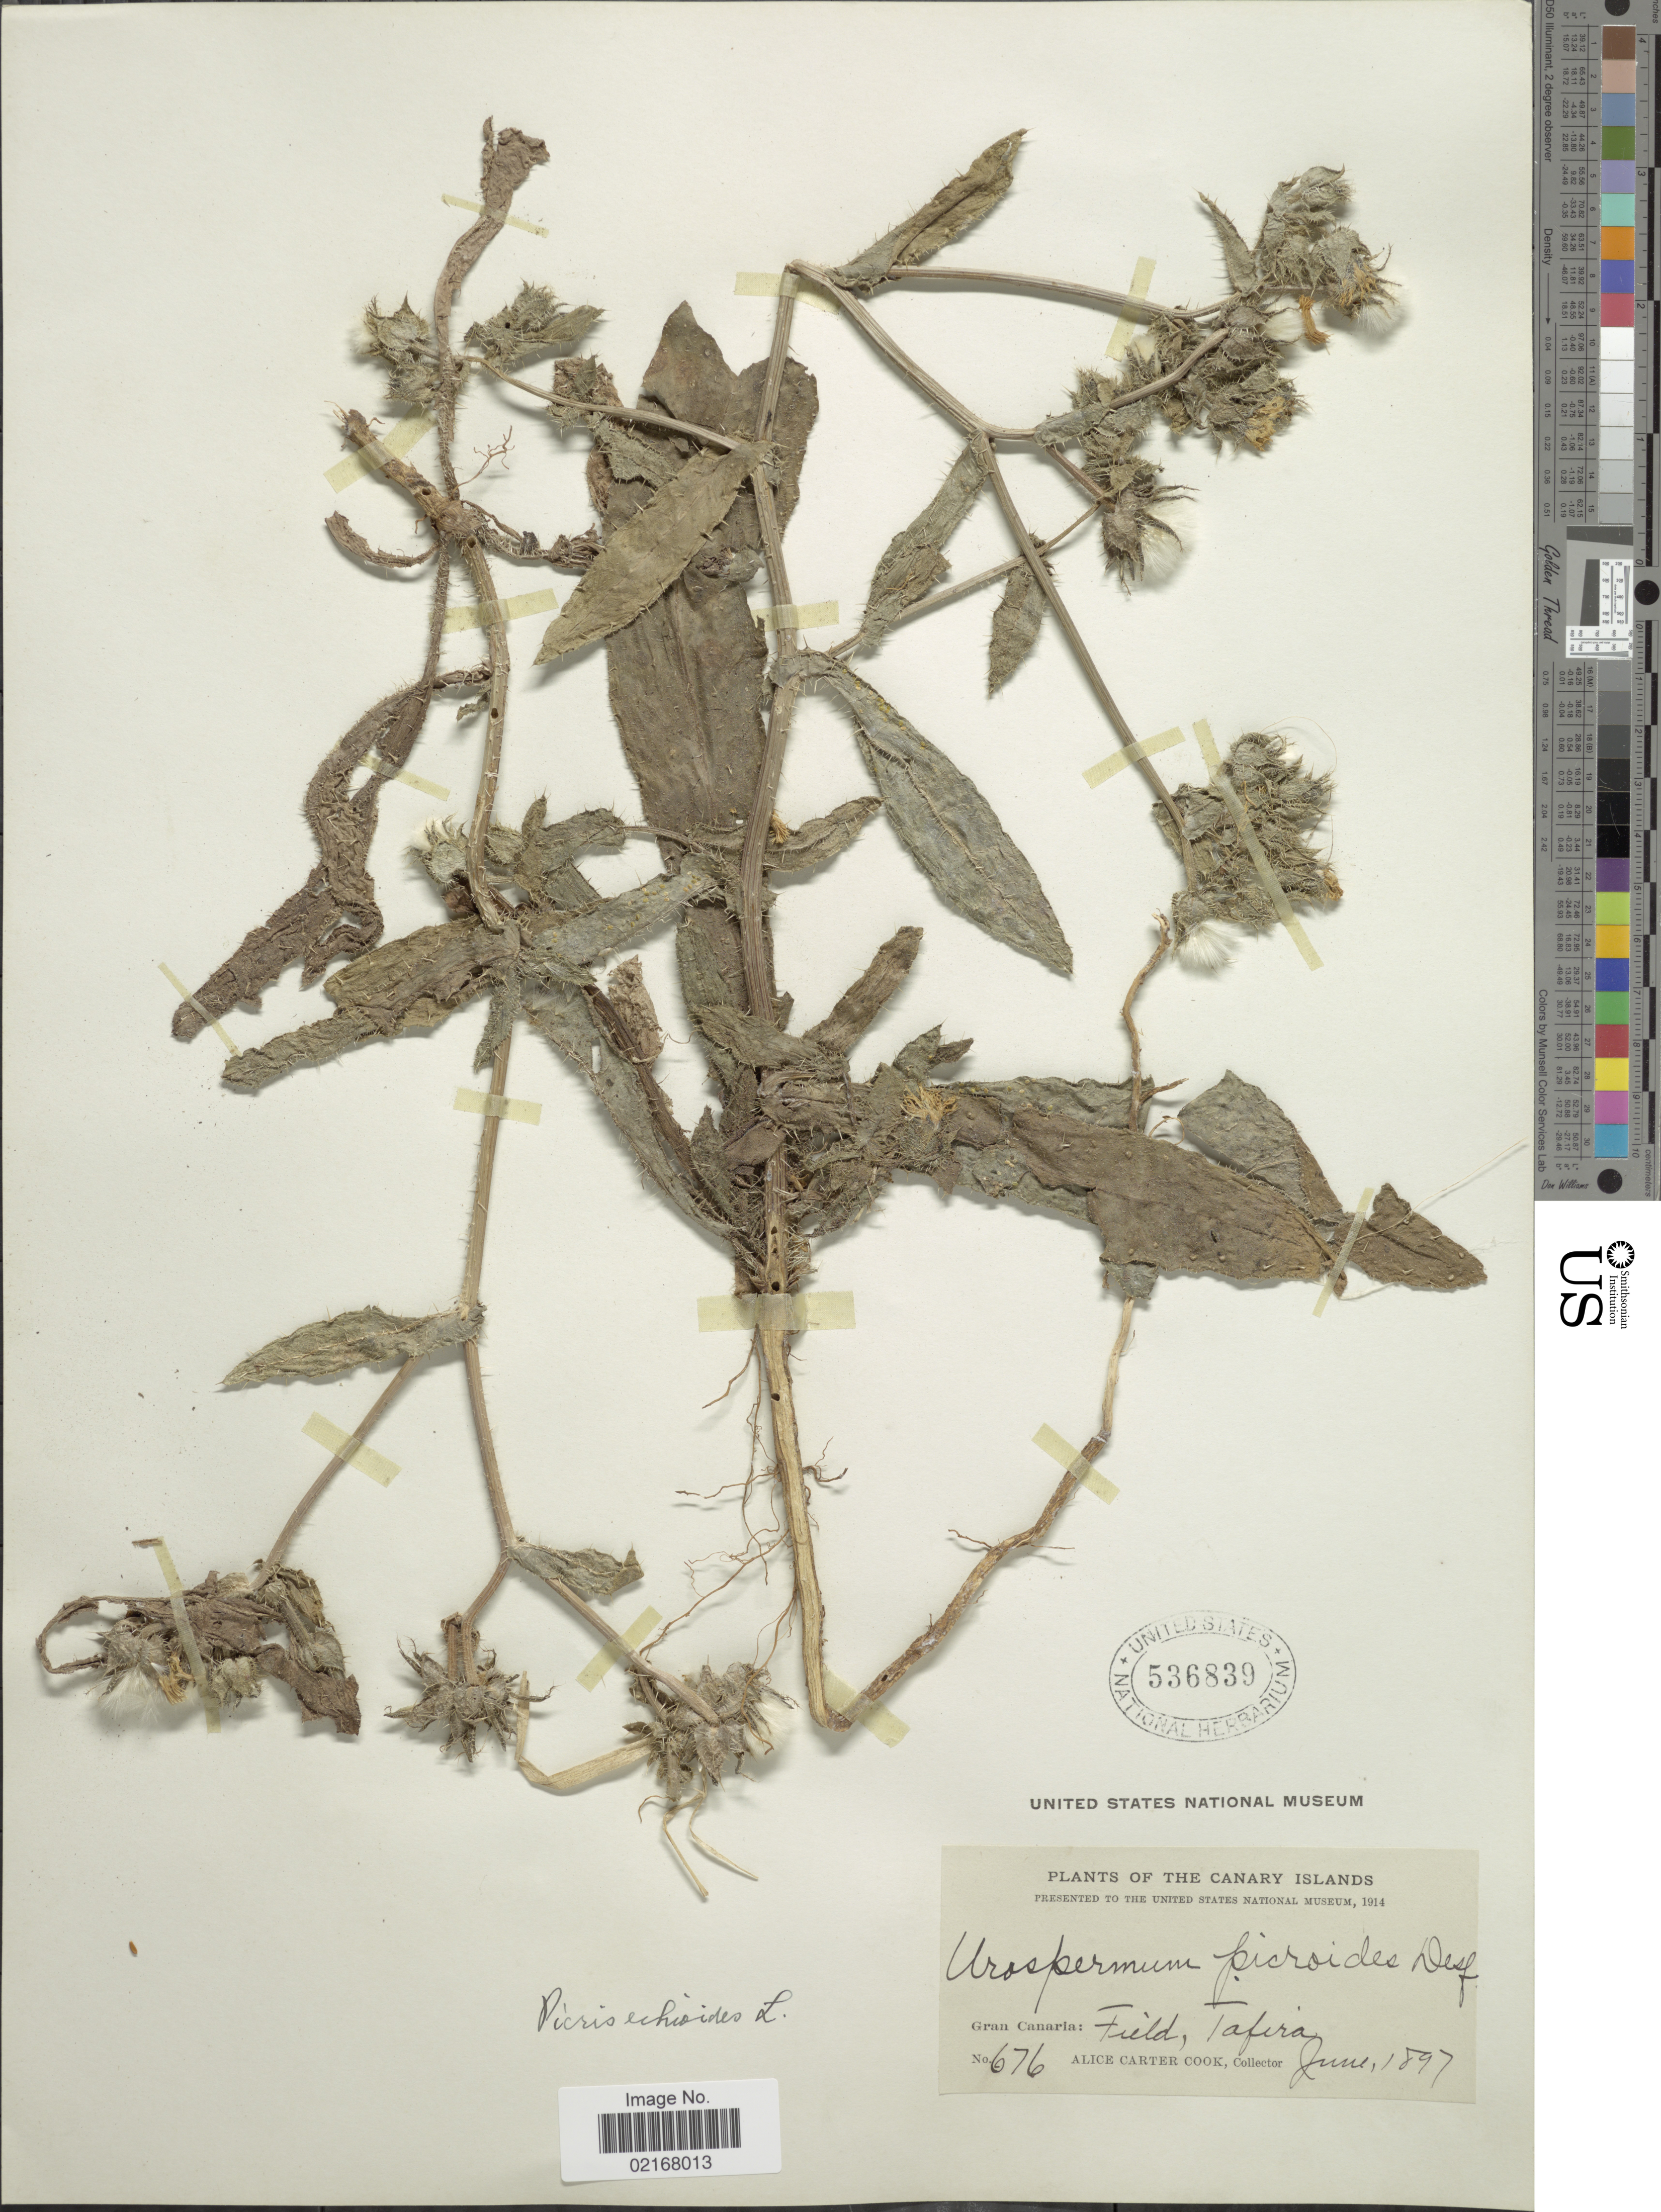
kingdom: Plantae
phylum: Tracheophyta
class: Magnoliopsida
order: Asterales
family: Asteraceae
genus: Helminthotheca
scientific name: Helminthotheca echioides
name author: (L.) Holub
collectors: Alice C. Cook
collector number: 676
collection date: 1897-06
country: Spain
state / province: Canarias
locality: Canary Islands. Gran Canaria: Field, Tafira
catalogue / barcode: US 536839